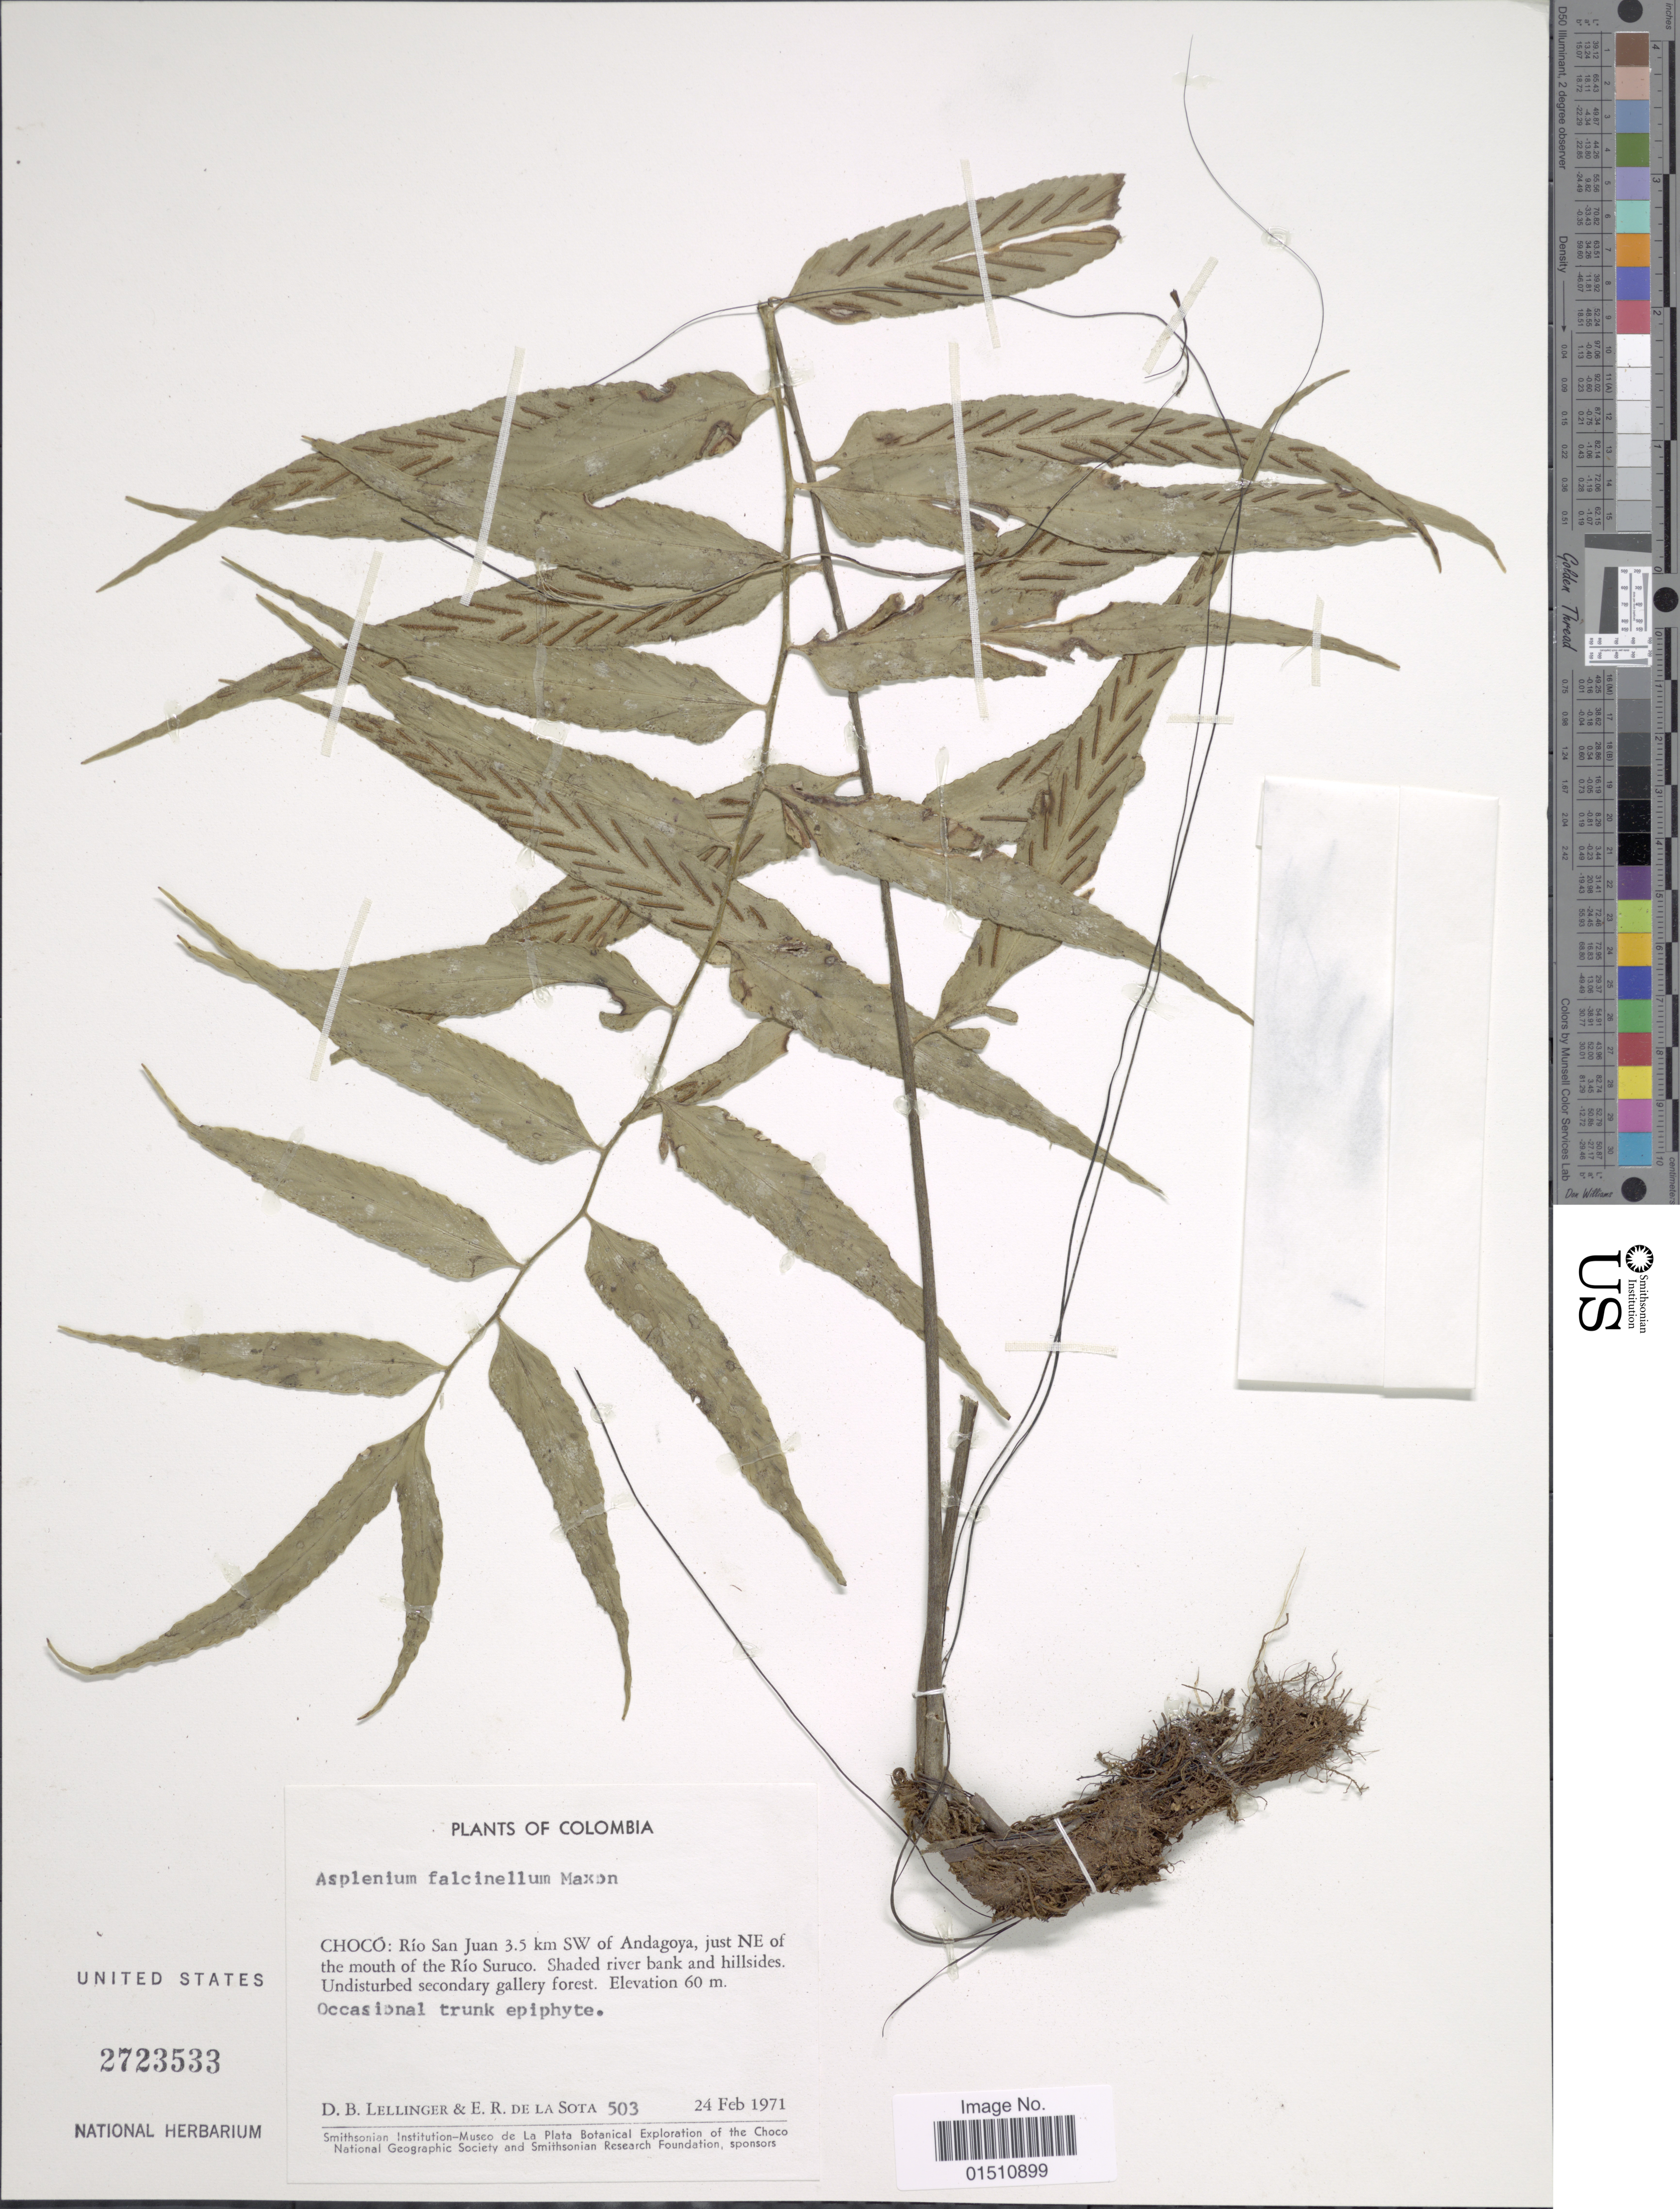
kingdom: Plantae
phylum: Tracheophyta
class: Polypodiopsida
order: Polypodiales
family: Aspleniaceae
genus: Asplenium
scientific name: Asplenium falcinellum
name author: Maxon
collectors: D. B. Lellinger & E. R. de la Sota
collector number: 503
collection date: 1971-02-24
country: Colombia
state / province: Chocó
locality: Colombia, Chocó: Rio San Juan 3.5 km SW of Andagoya, just NE of thye mounth of the Rio Suruco.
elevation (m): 60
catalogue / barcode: US 2723533